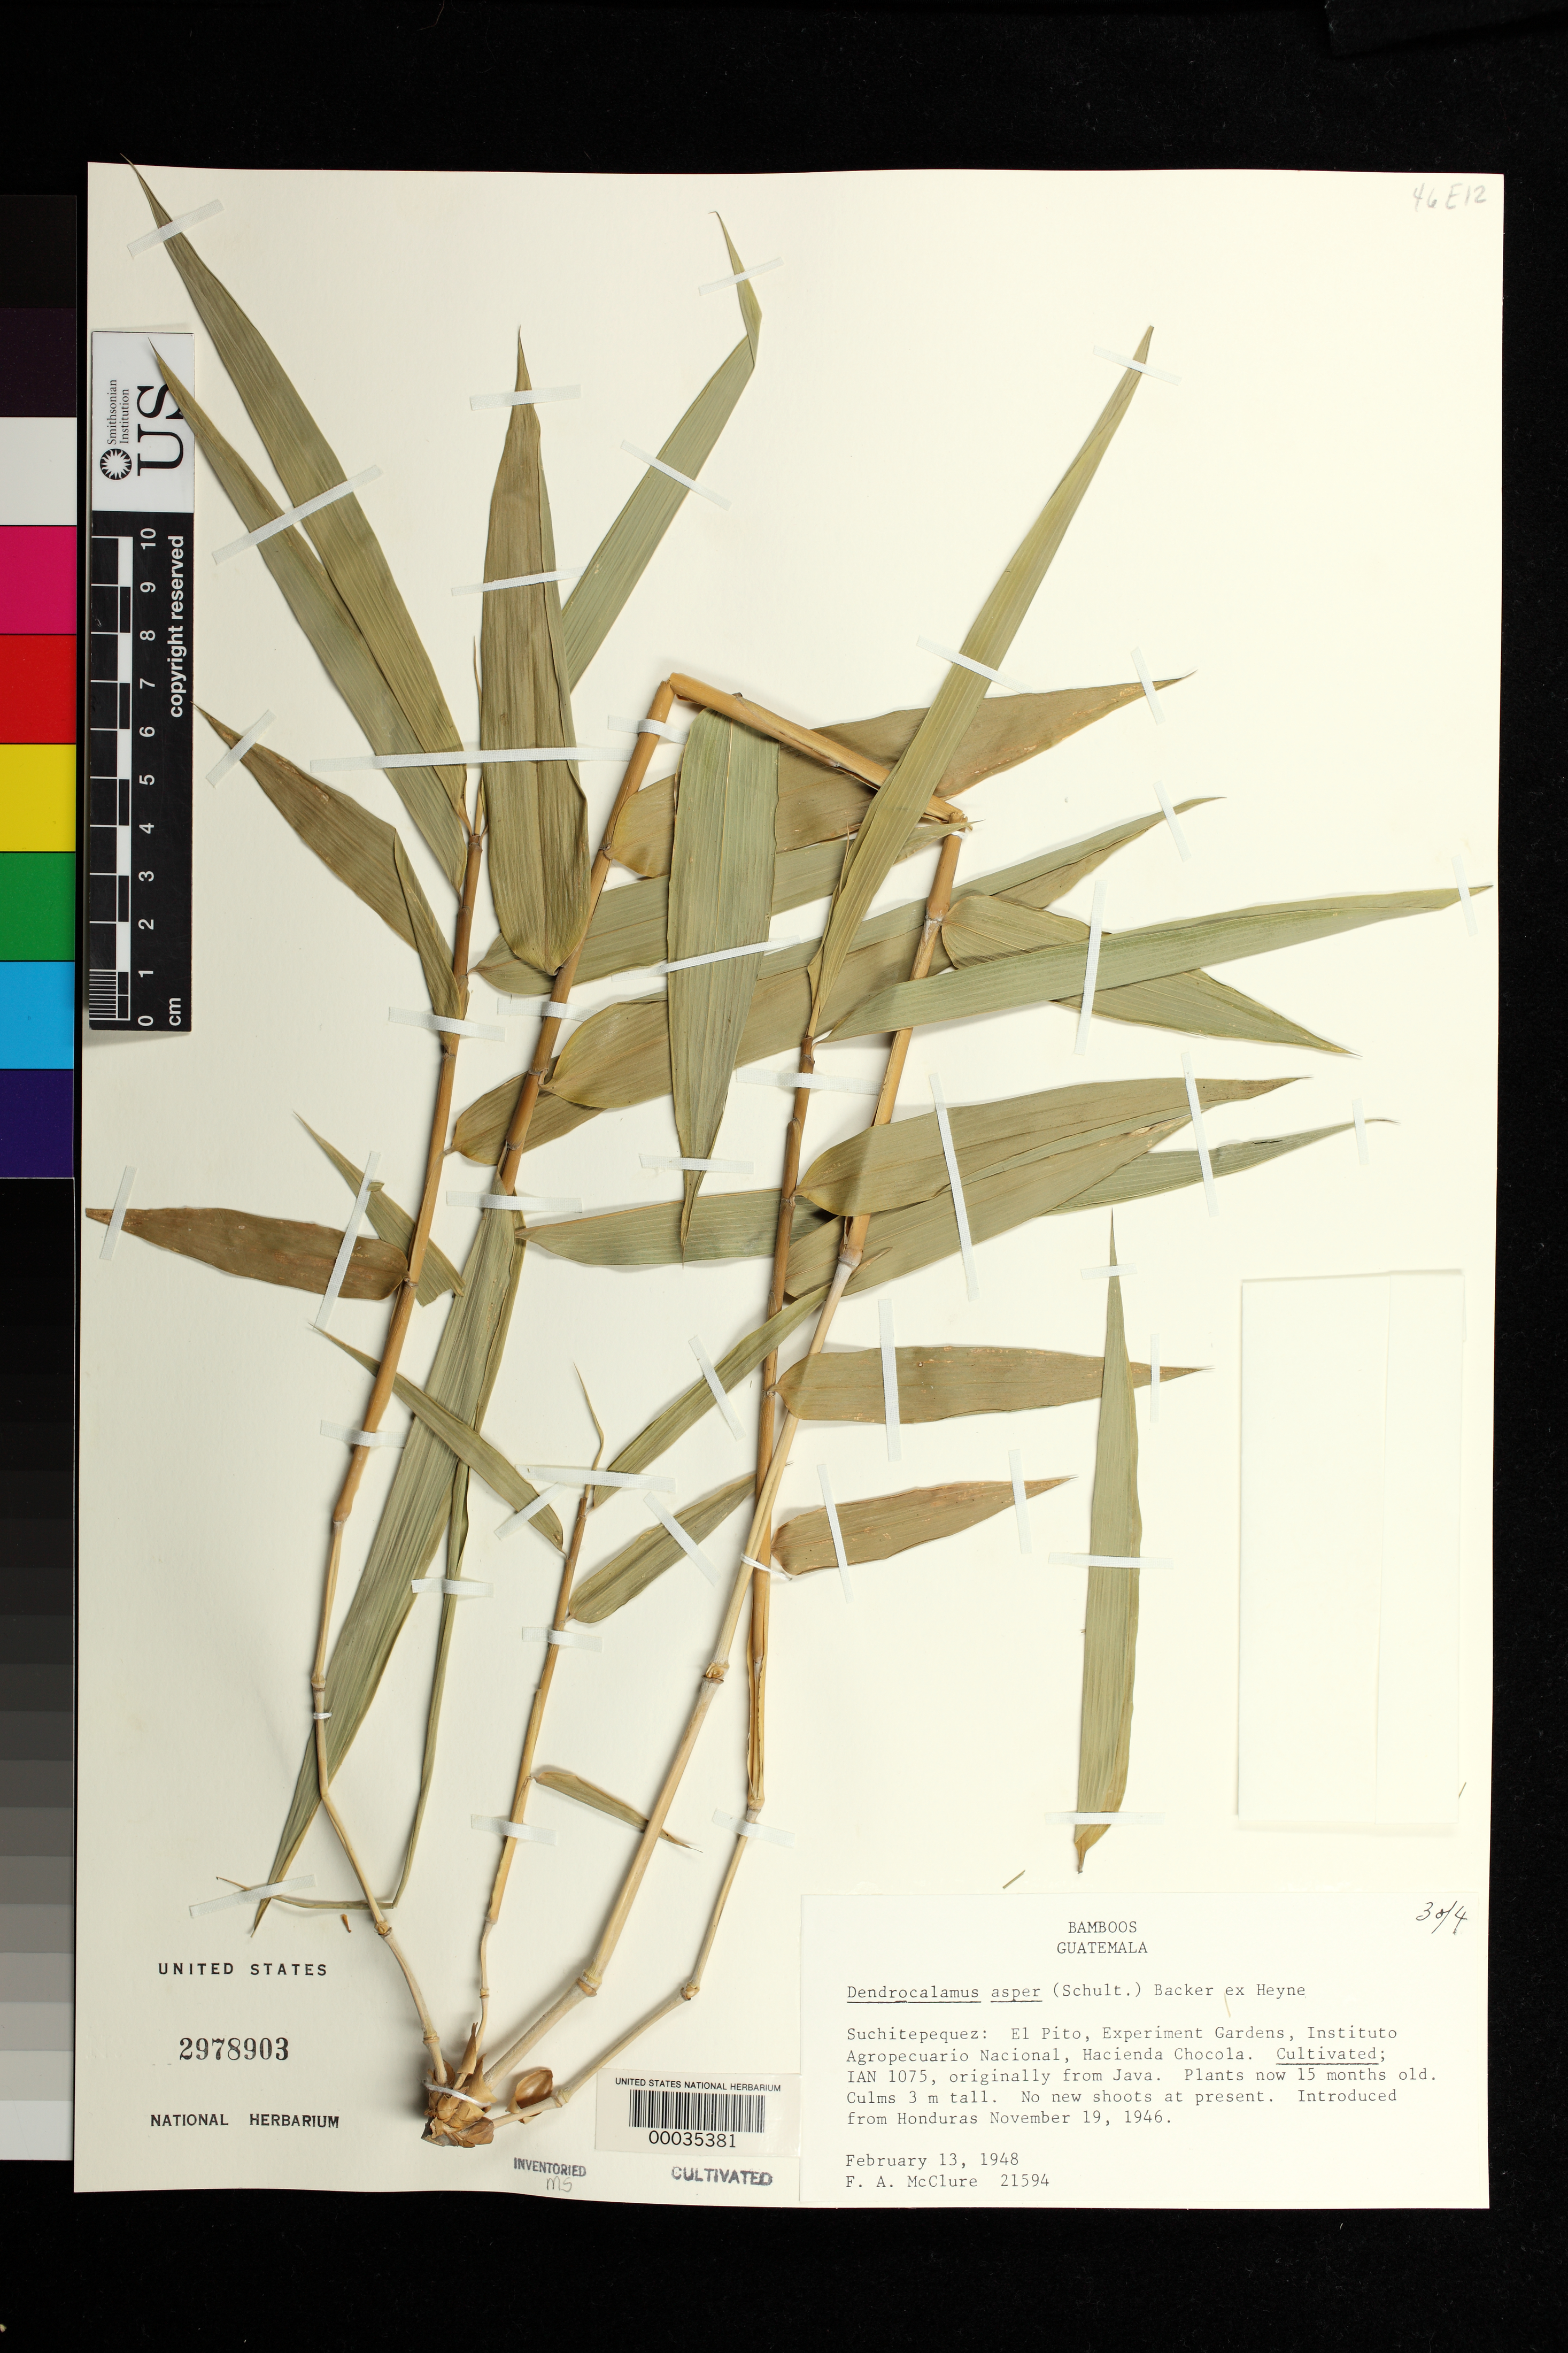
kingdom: Plantae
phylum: Tracheophyta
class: Liliopsida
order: Poales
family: Poaceae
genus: Dendrocalamus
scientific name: Dendrocalamus asper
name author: (Schult. & Schult. f.) Backer ex K. Heyne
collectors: F. A. McClure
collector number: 21594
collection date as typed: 13 Feb 1948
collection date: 1948-02-13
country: Guatemala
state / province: Suchitepéquez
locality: Ex. gardens, Inst. Agropecuario Nac. Hacienta Chocola, El Pito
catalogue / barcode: US 2978903